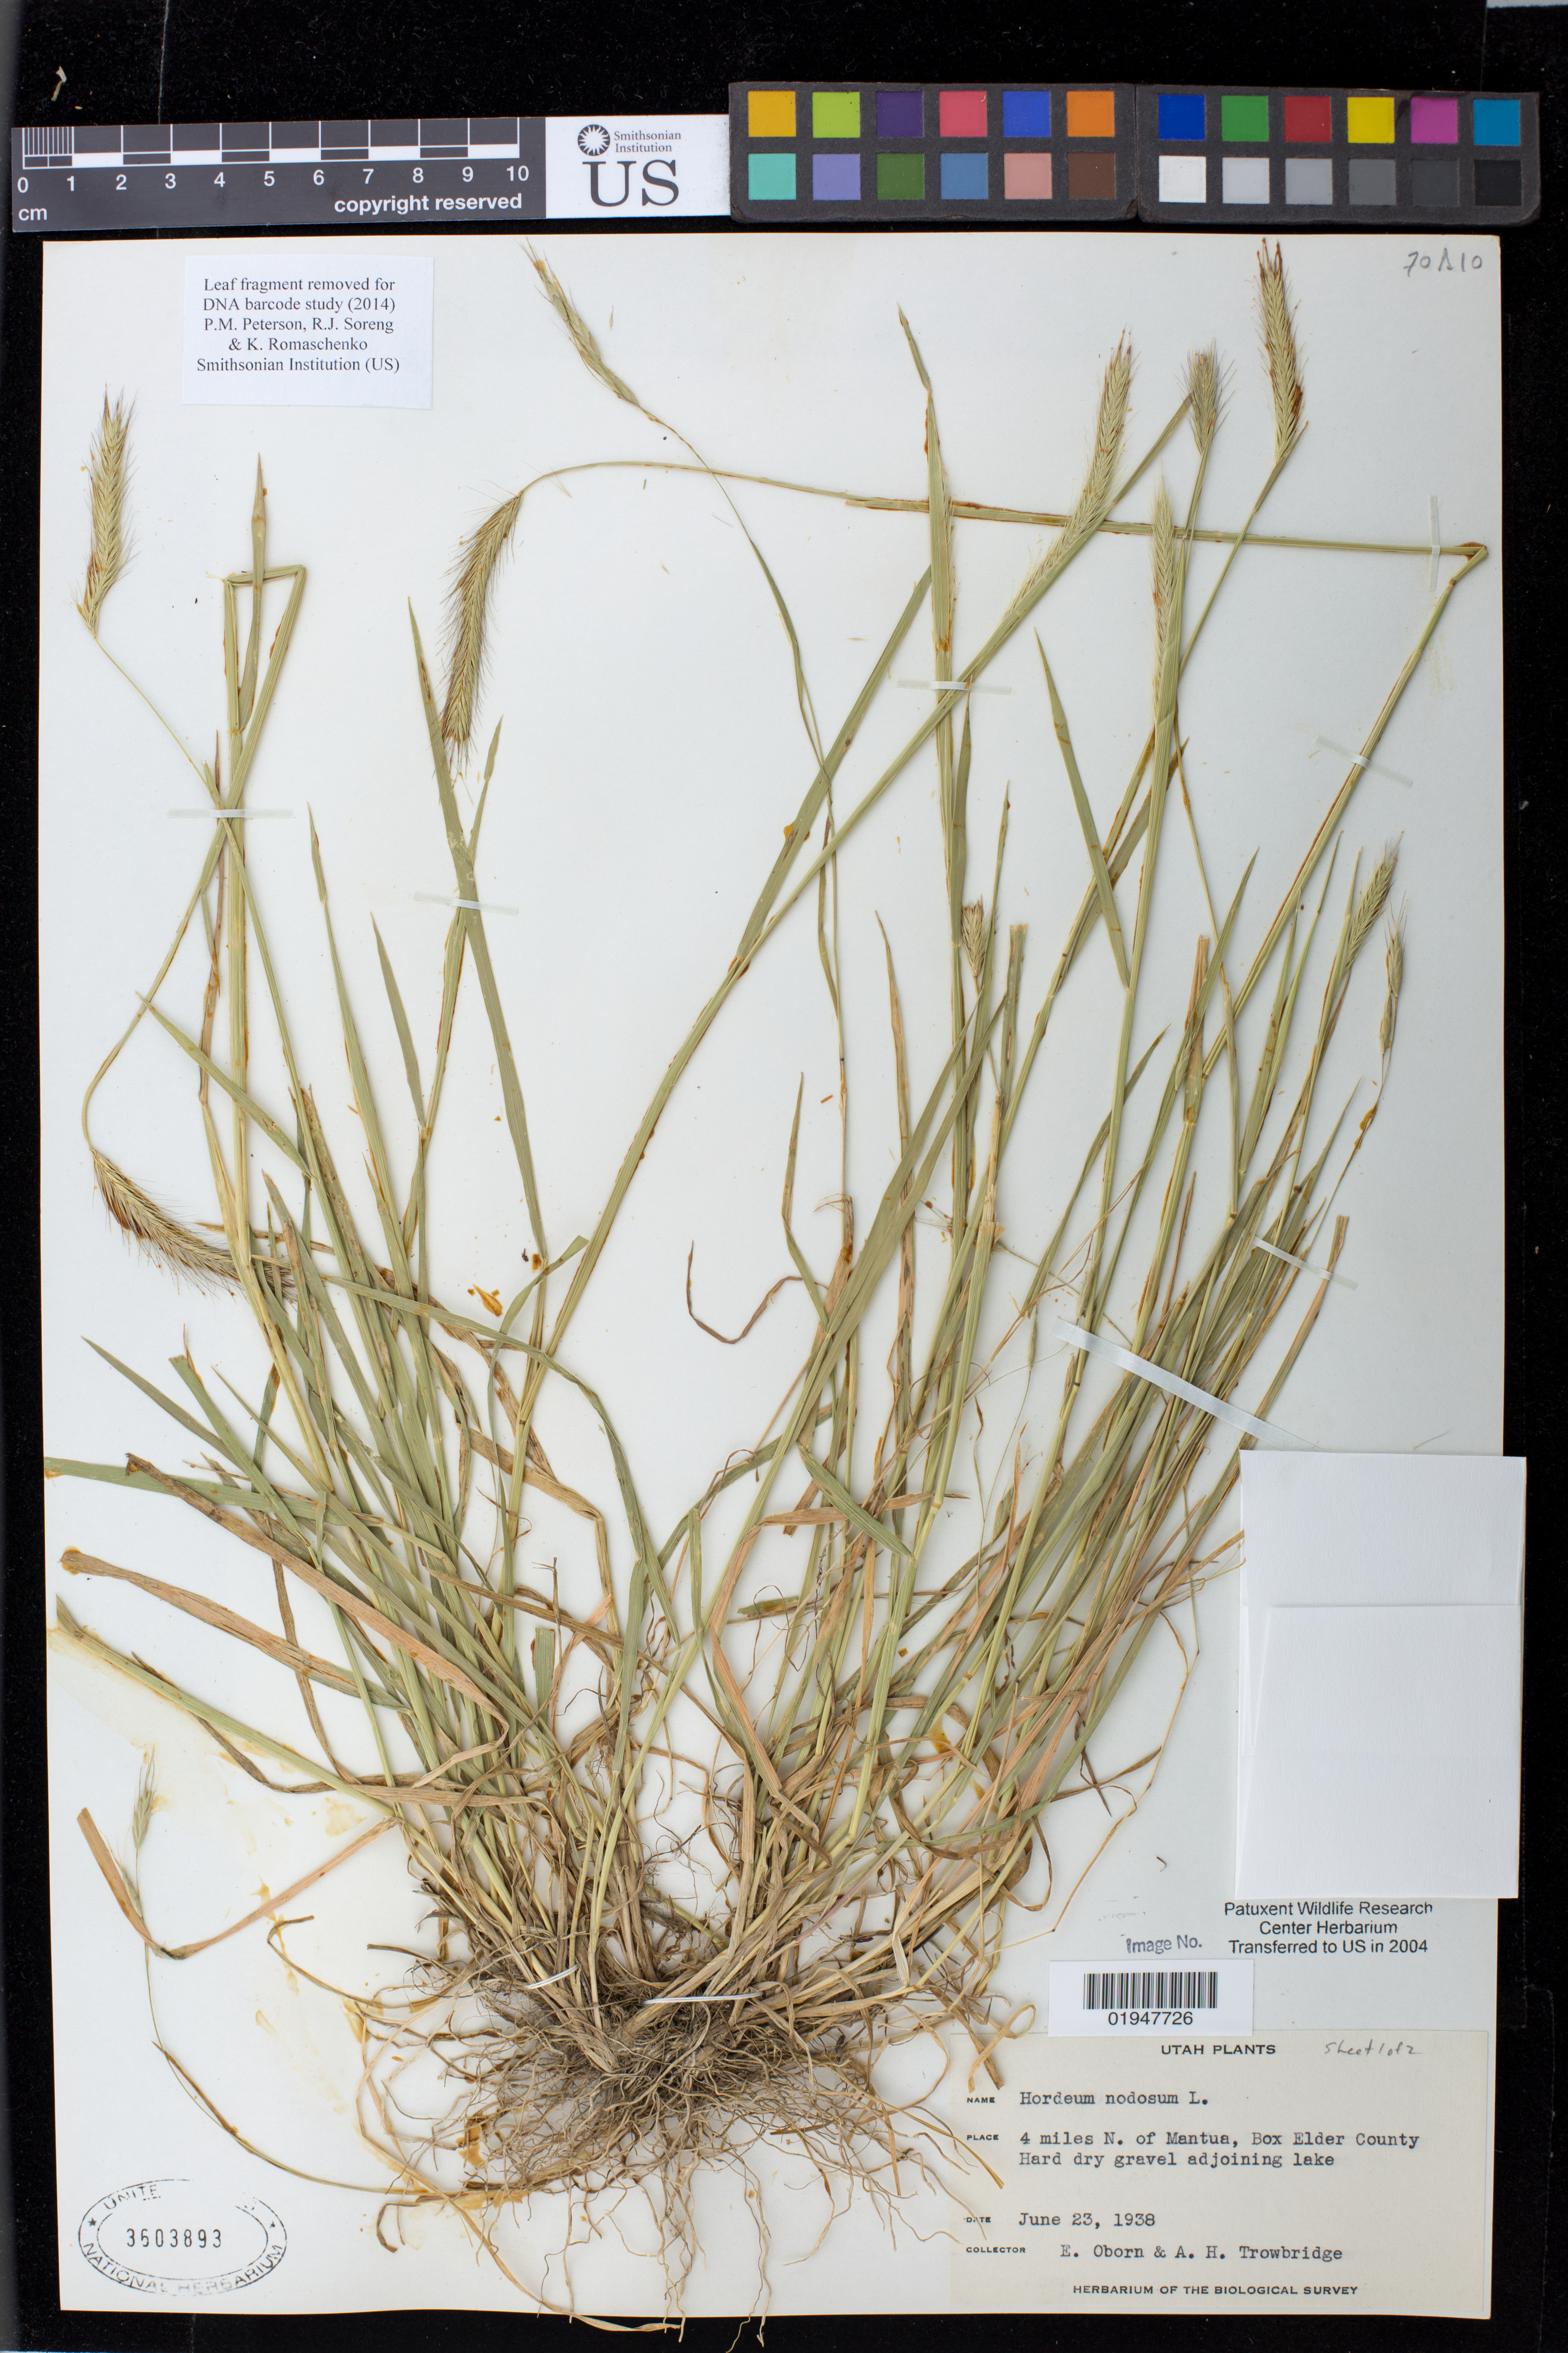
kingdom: Plantae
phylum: Tracheophyta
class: Liliopsida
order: Poales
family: Poaceae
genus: Hordeum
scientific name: Hordeum nodosum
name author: L.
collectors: E. Oborn & A. H. Trowbridge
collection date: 1938-06-23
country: United States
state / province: Utah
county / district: Box Elder County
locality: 4 miles N. of Mantua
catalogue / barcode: US 3603893